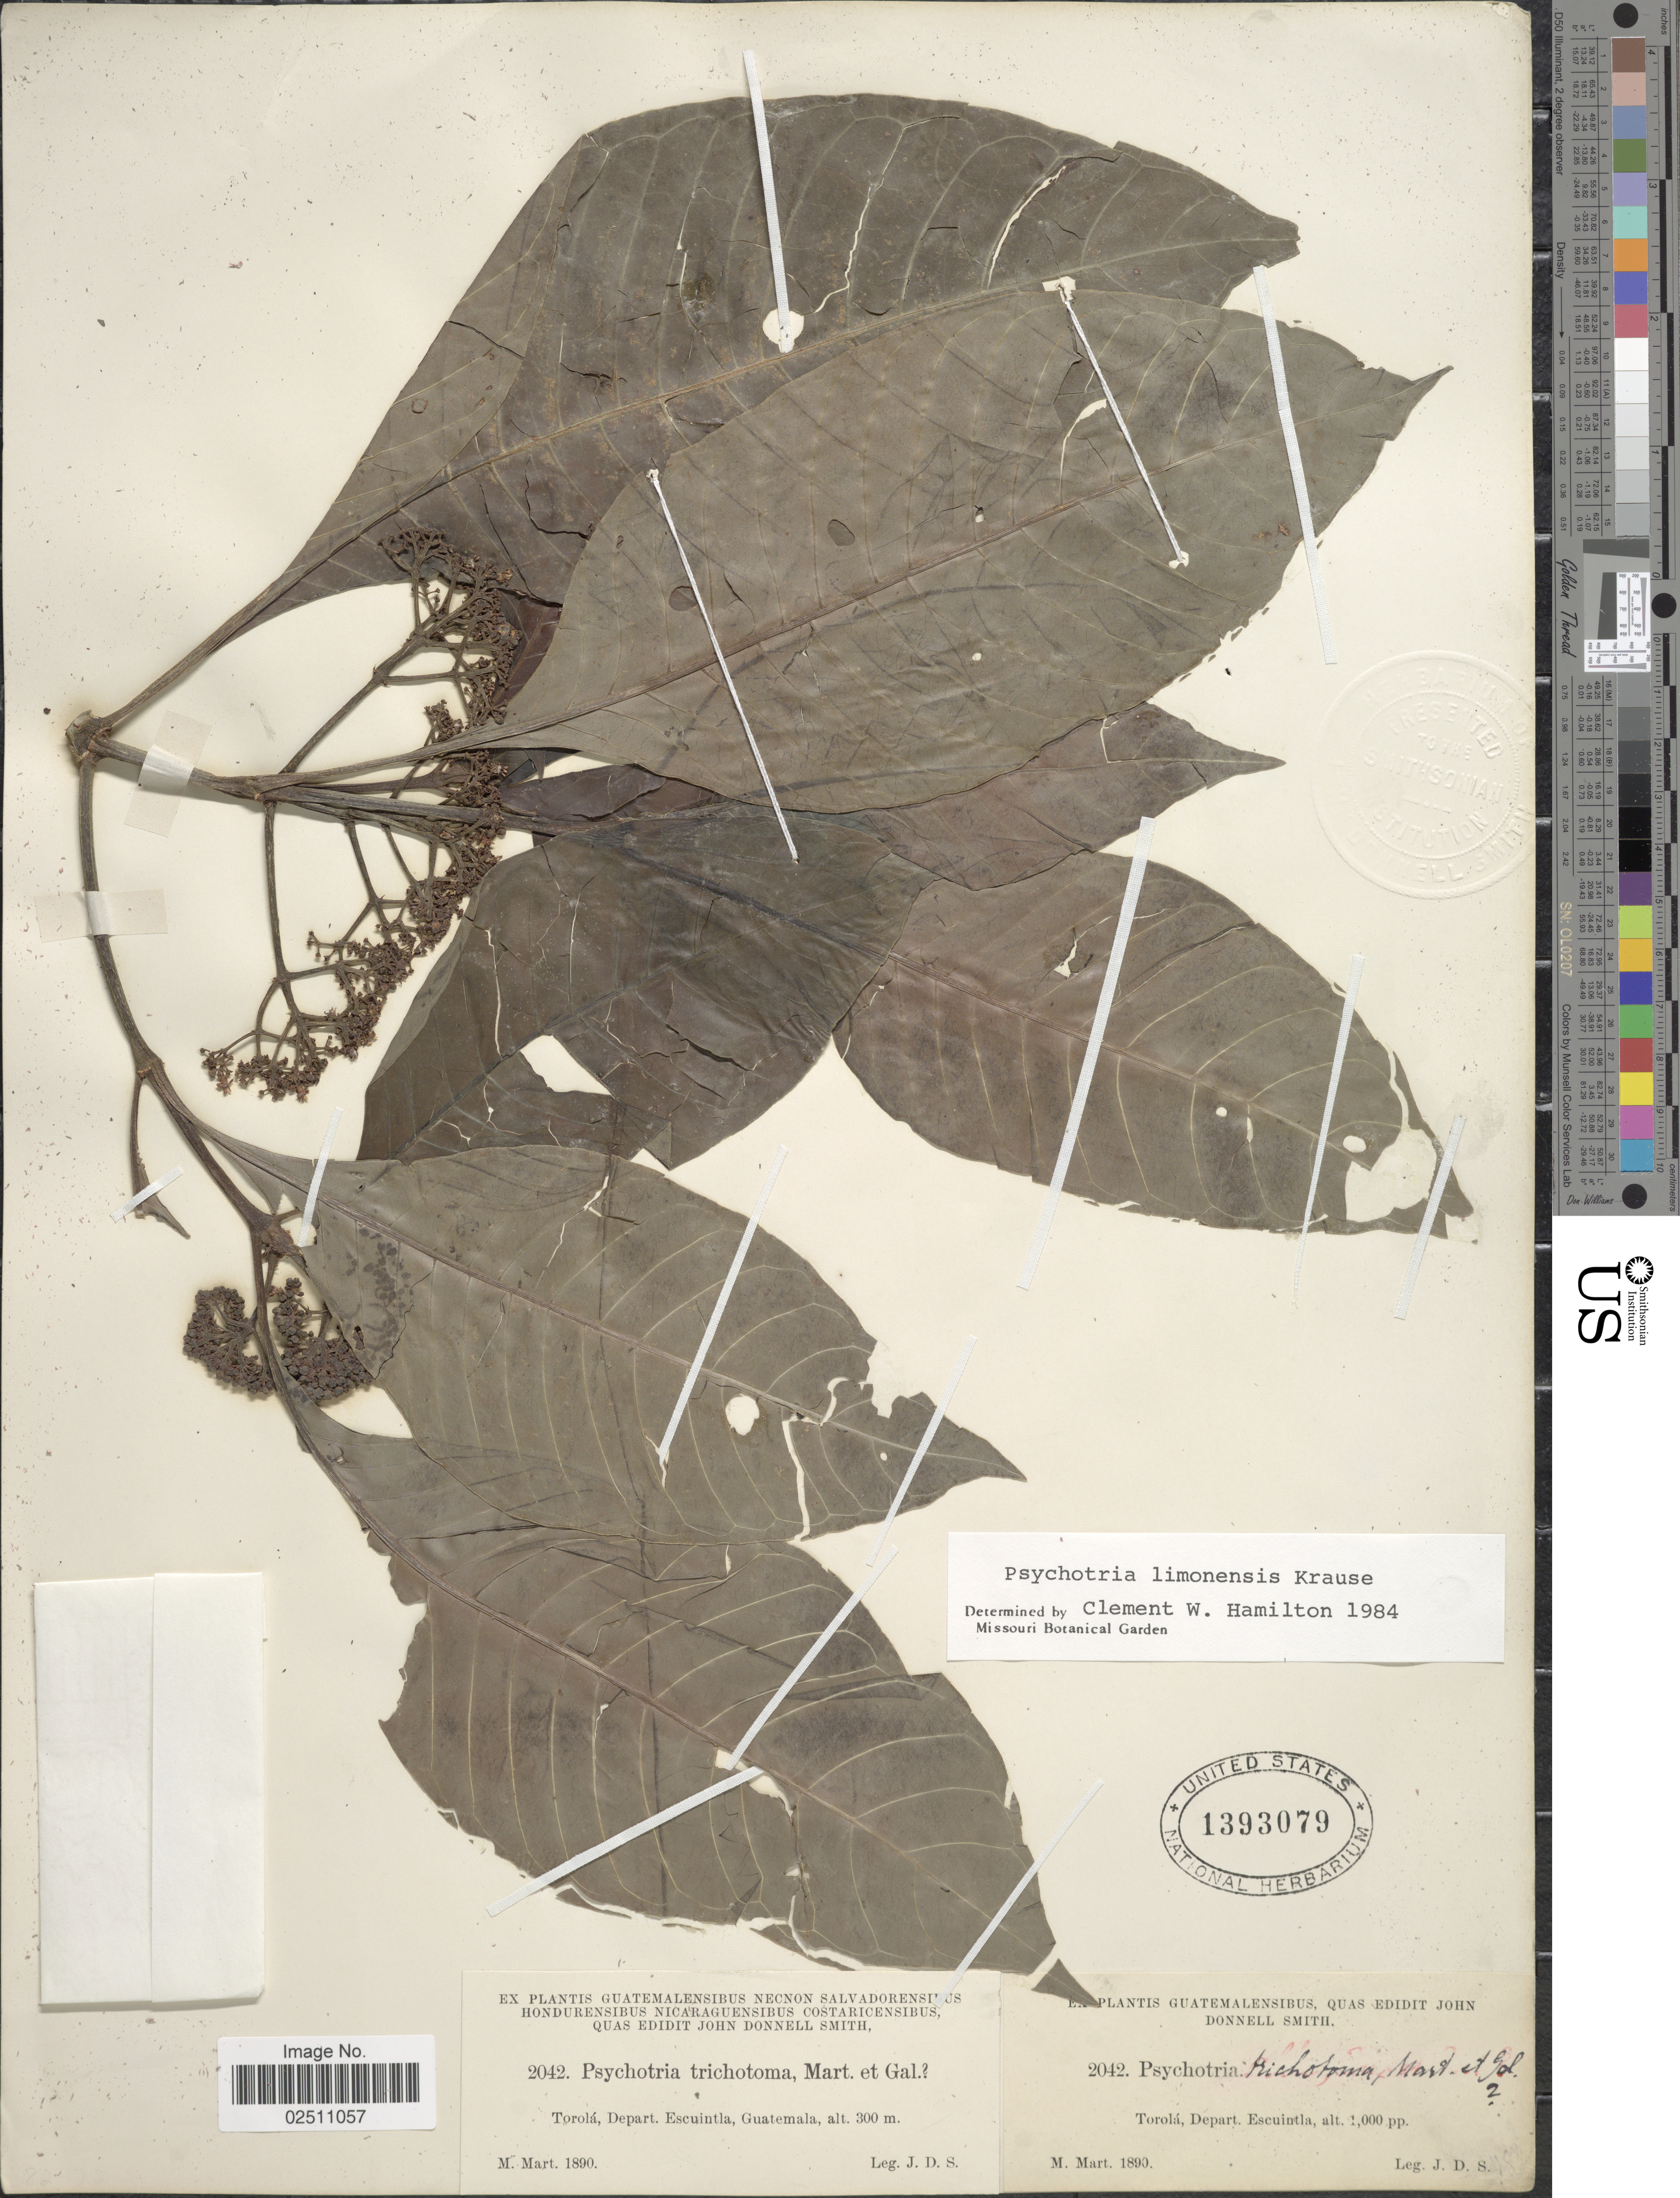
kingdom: Plantae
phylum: Tracheophyta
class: Magnoliopsida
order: Gentianales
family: Rubiaceae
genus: Psychotria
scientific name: Psychotria limonensis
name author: K. Krause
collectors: J. Donnell Smith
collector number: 2042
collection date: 1890-03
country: Guatemala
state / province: Escuintla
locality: Torola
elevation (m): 300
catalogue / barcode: US 1393079